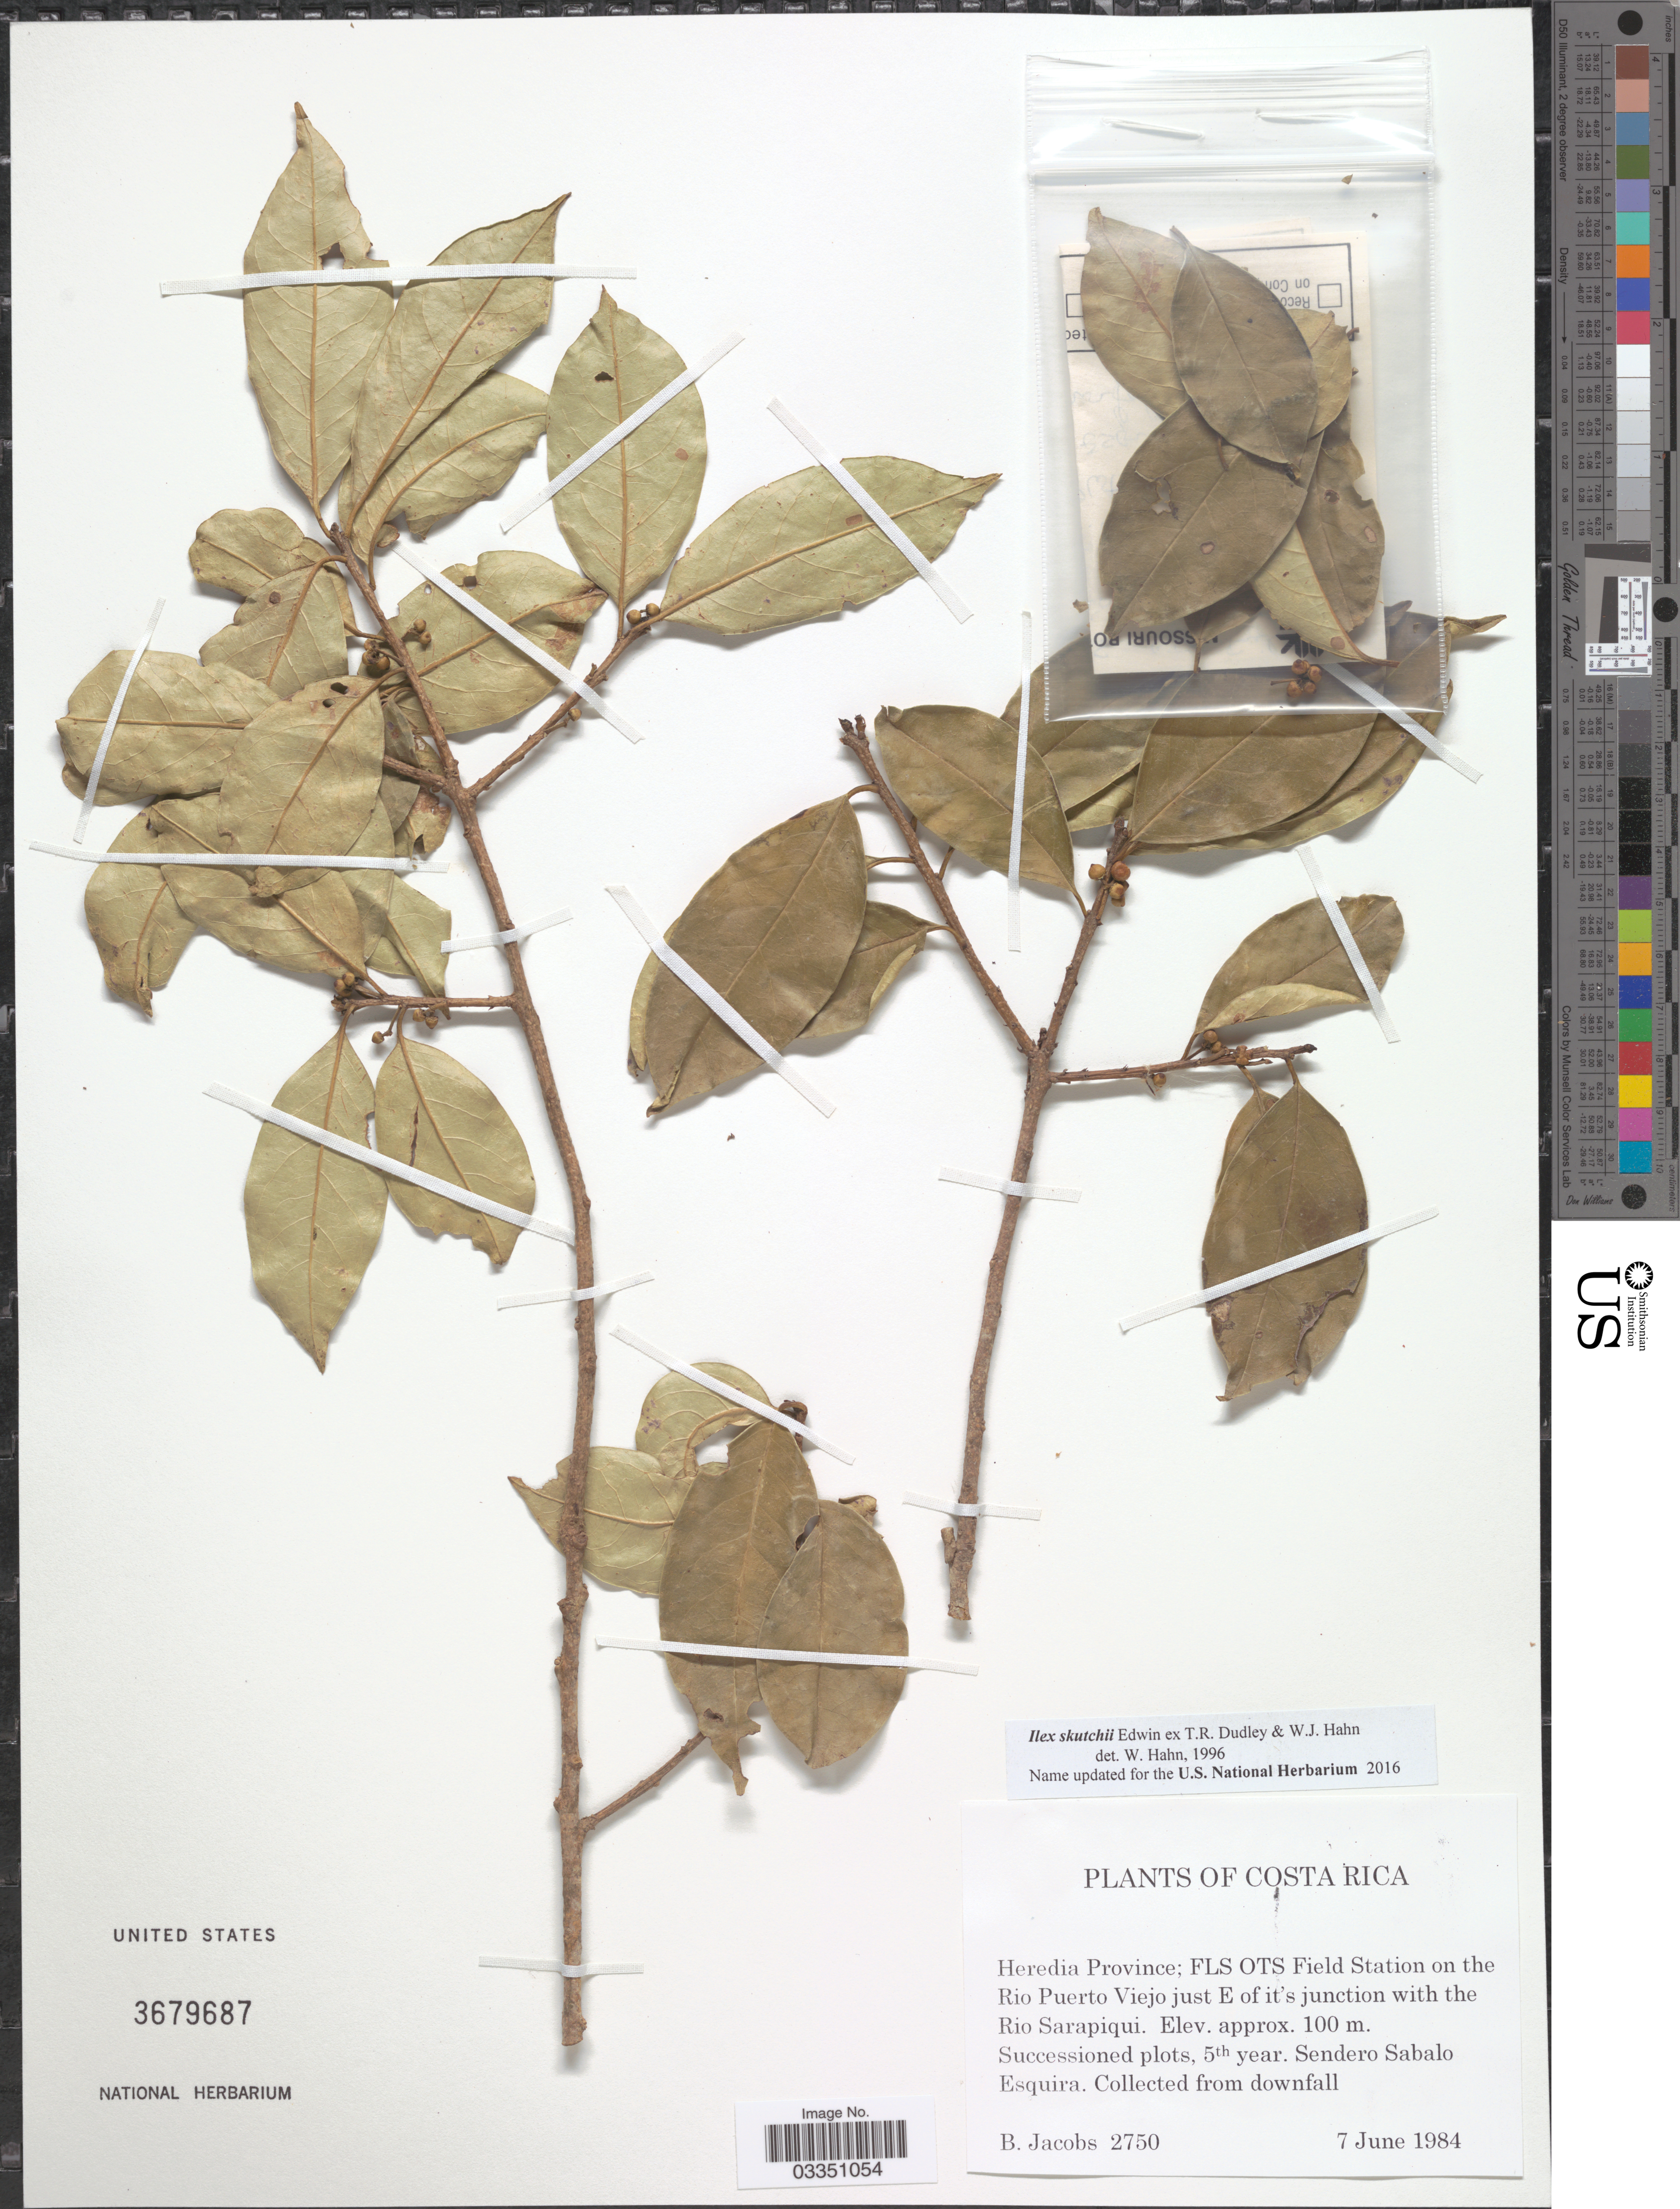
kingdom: Plantae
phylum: Tracheophyta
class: Magnoliopsida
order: Aquifoliales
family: Aquifoliaceae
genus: Ilex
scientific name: Ilex skutchii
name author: Edwin ex T.R. Dudley & W.J. Hahn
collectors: B. Jacobs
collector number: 2750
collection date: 1984-06-07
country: Costa Rica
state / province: Heredia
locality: FLS OTS Field Station on the Rio Puerto Viejo just E of it's junction with the Rio Sarapiqui. Successioned plots, 5th year. [unsure placement] Sendero Sabalo Esquira.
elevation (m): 100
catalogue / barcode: US 3679687